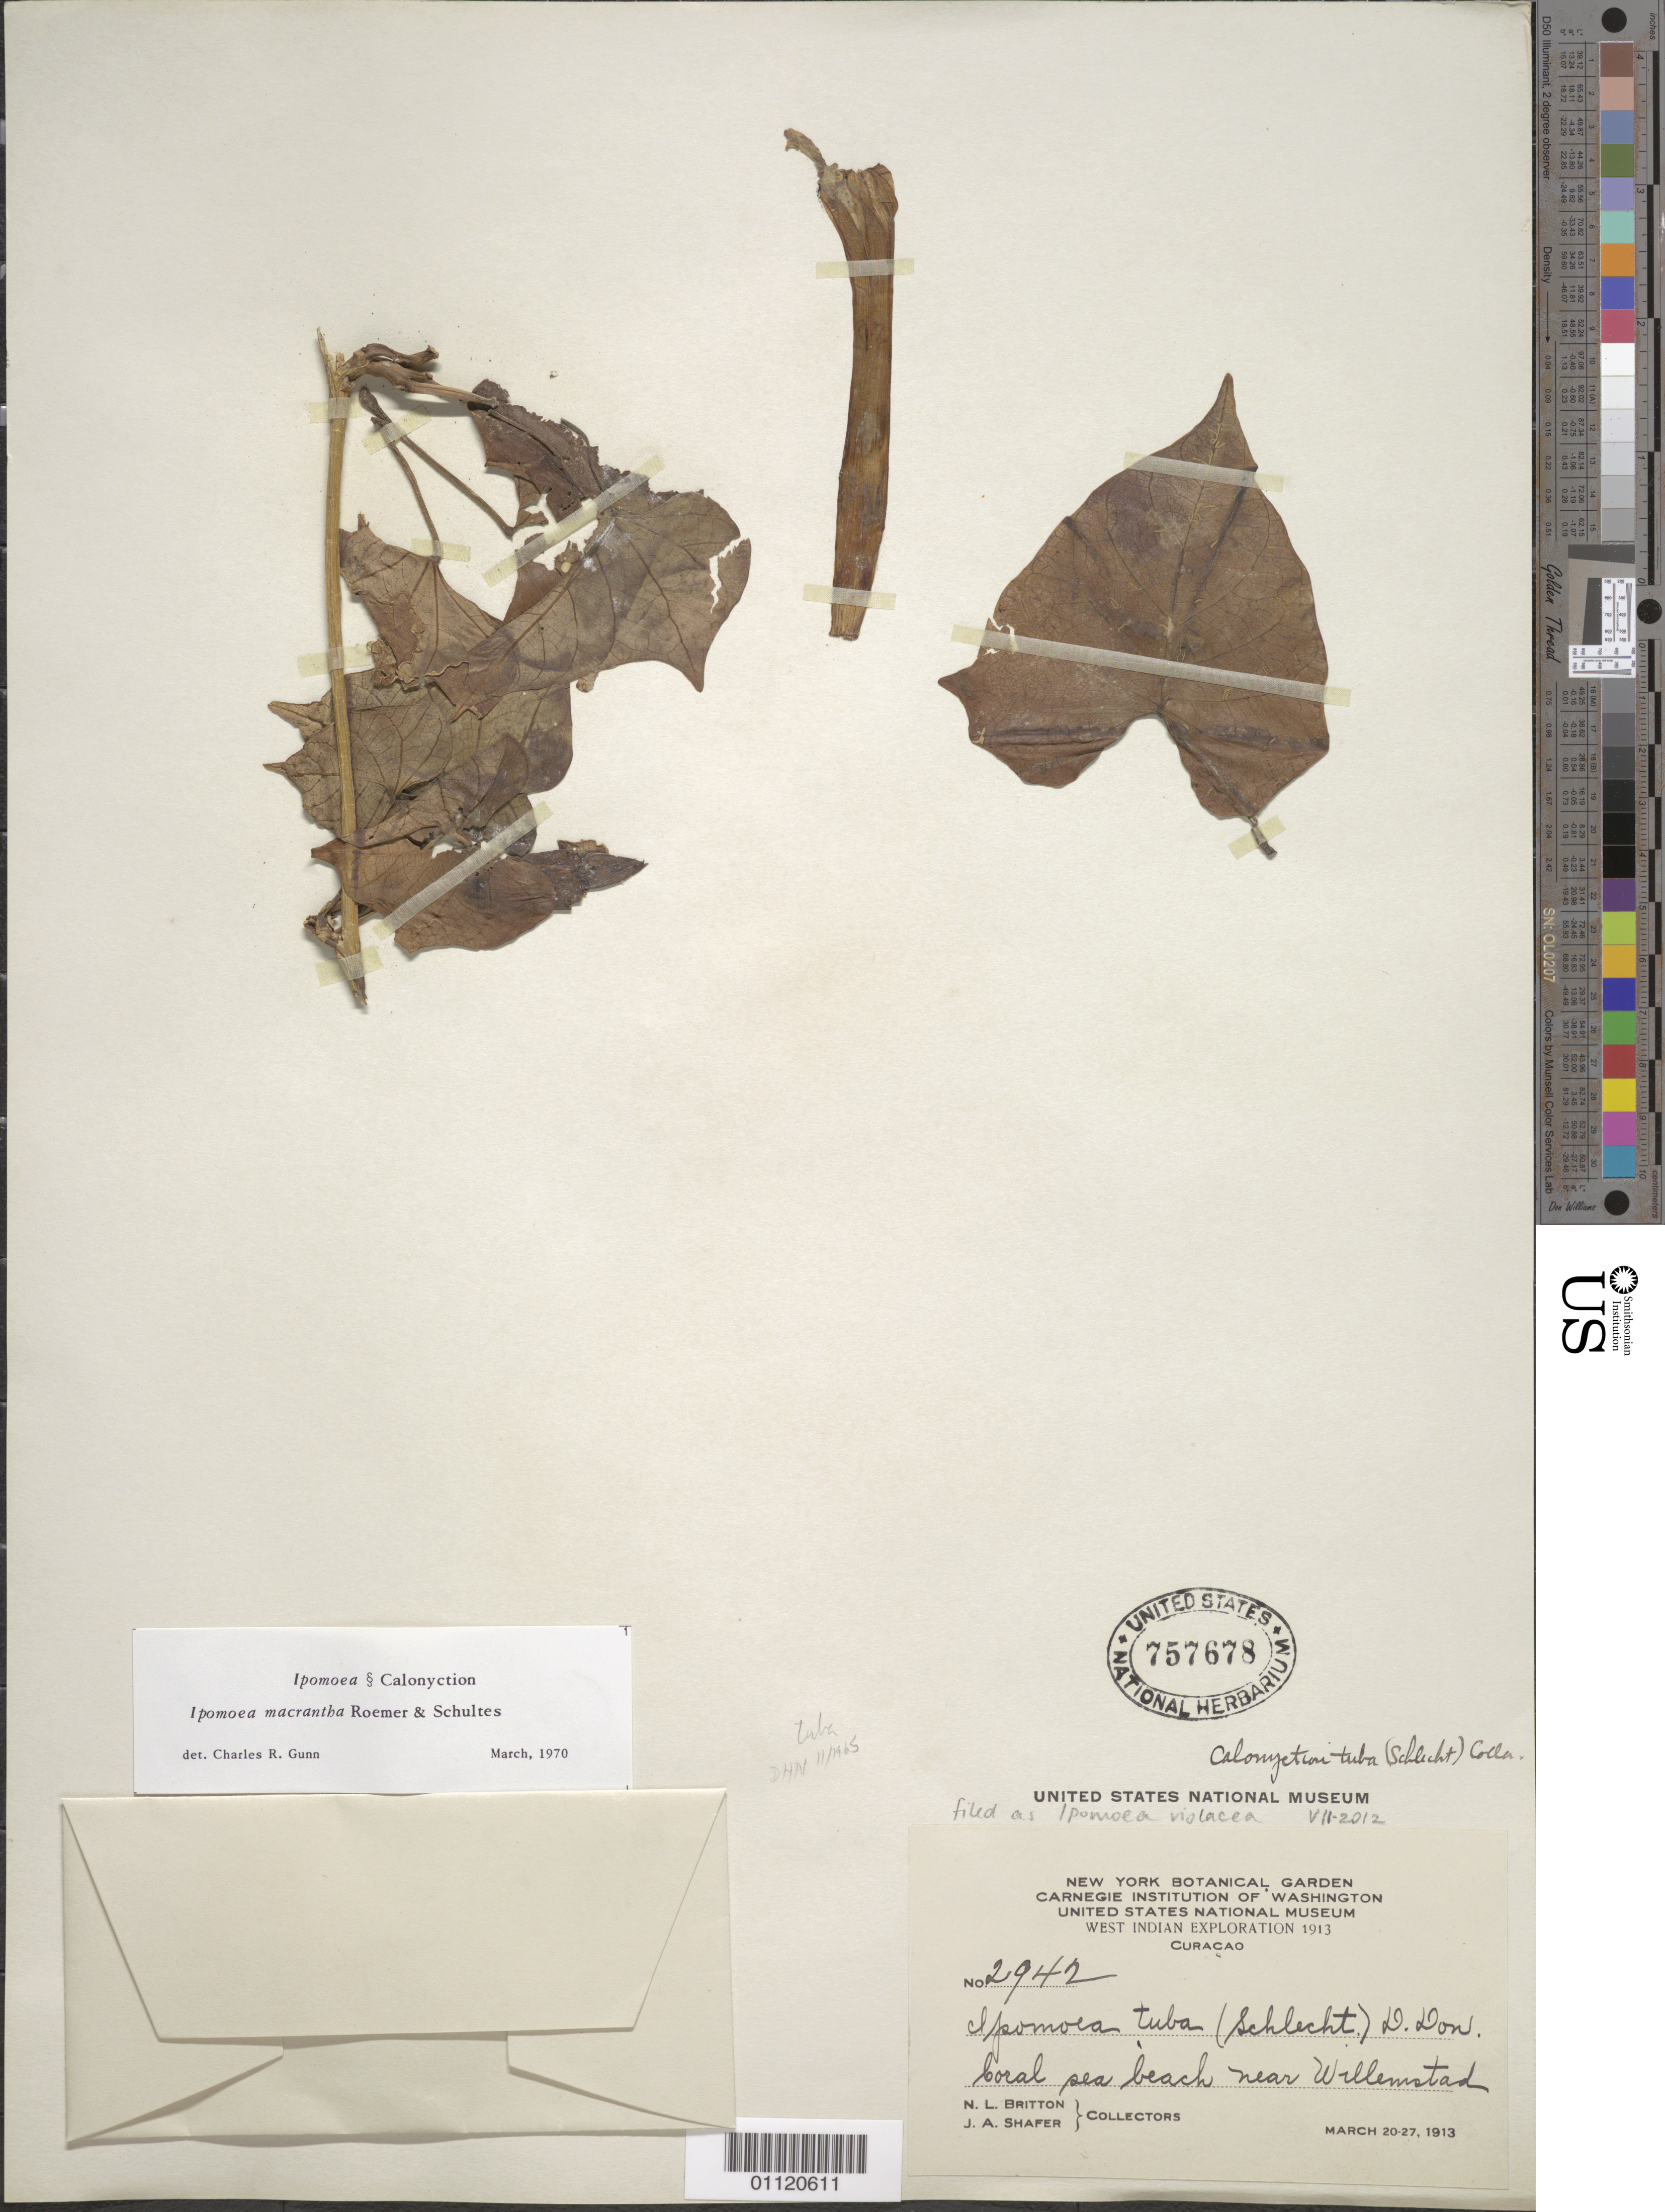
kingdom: Plantae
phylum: Tracheophyta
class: Magnoliopsida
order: Solanales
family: Convolvulaceae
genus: Ipomoea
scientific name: Ipomoea violacea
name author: L.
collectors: N. Britton & J. A. Shafer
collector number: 2942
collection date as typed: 20 Mar 1913 to 27 Mar 1913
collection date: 1913-03-20/1913-03-27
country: Curaçao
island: Curaçao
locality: Coral sea-beach near Willemstad.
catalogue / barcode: US 757678